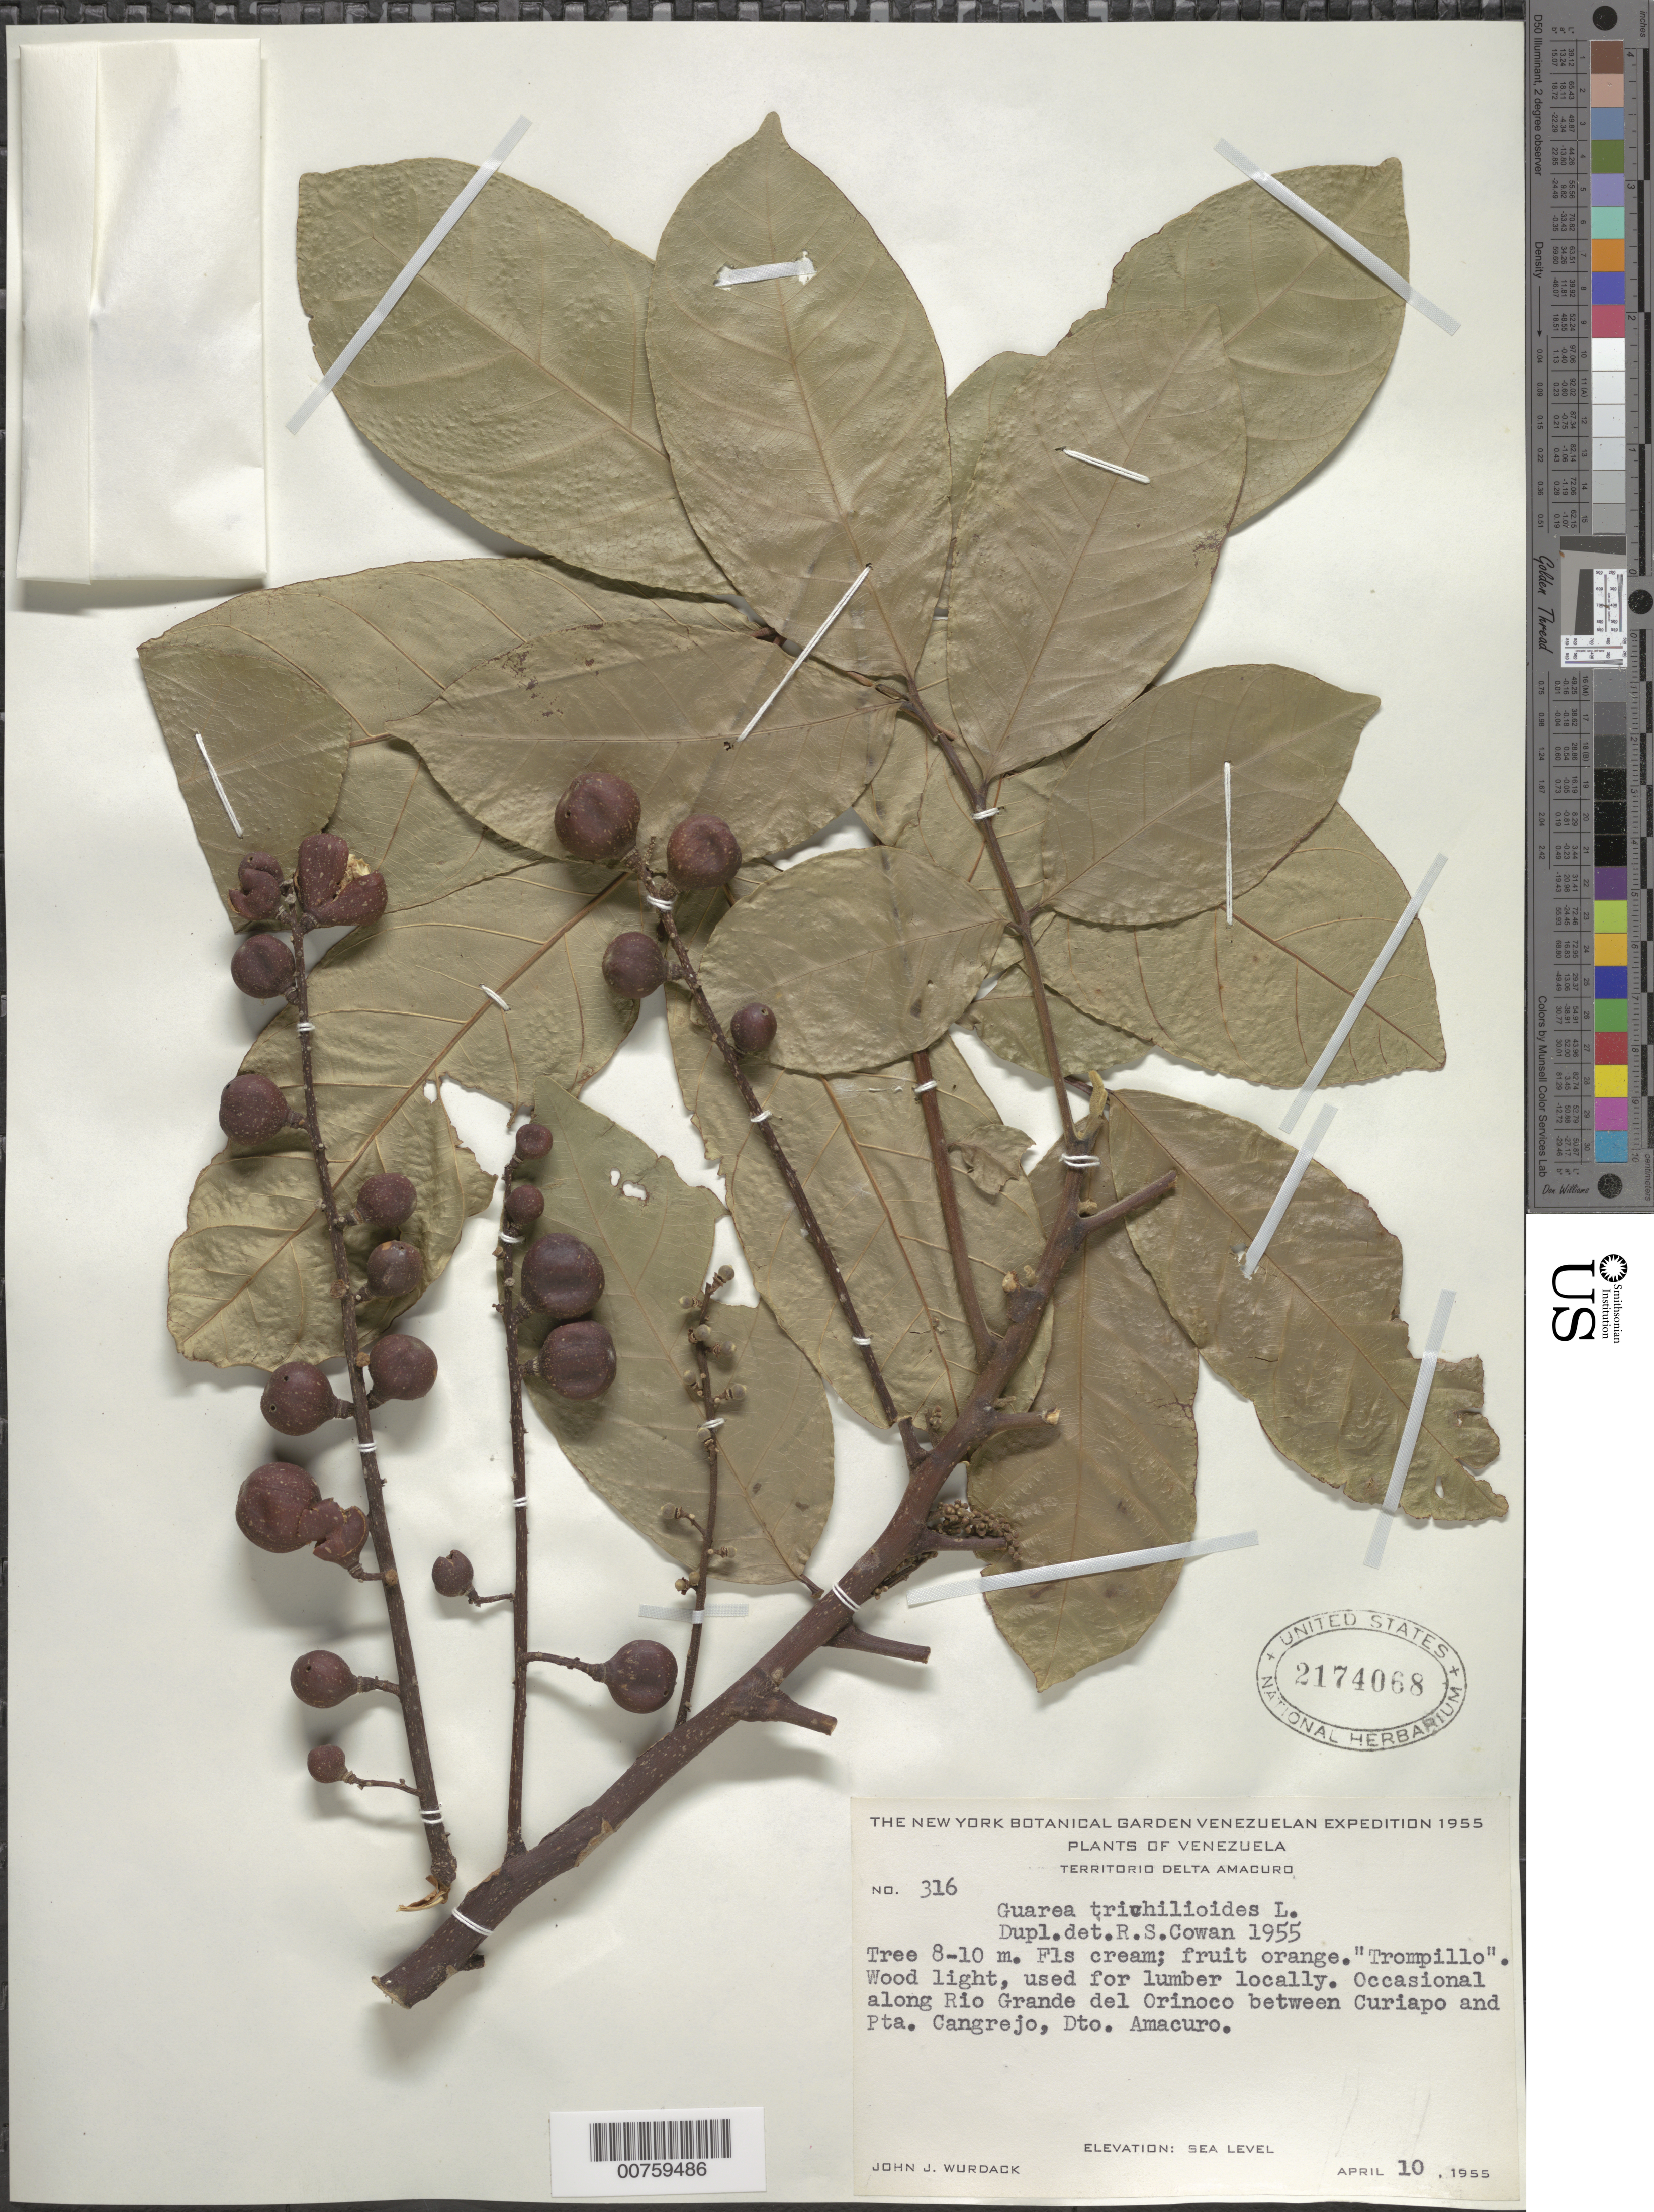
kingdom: Plantae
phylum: Tracheophyta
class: Magnoliopsida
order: Sapindales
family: Meliaceae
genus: Guarea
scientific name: Guarea guidonia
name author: (L.) Sleumer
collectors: J. J. Wurdack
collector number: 316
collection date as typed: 10-Apr-55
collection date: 1955-04-10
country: Venezuela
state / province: Delta Amacuro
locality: Río Grande del Orinoco, betw Curiapo and Pta. Cangrejo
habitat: Along river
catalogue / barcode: US 2174068